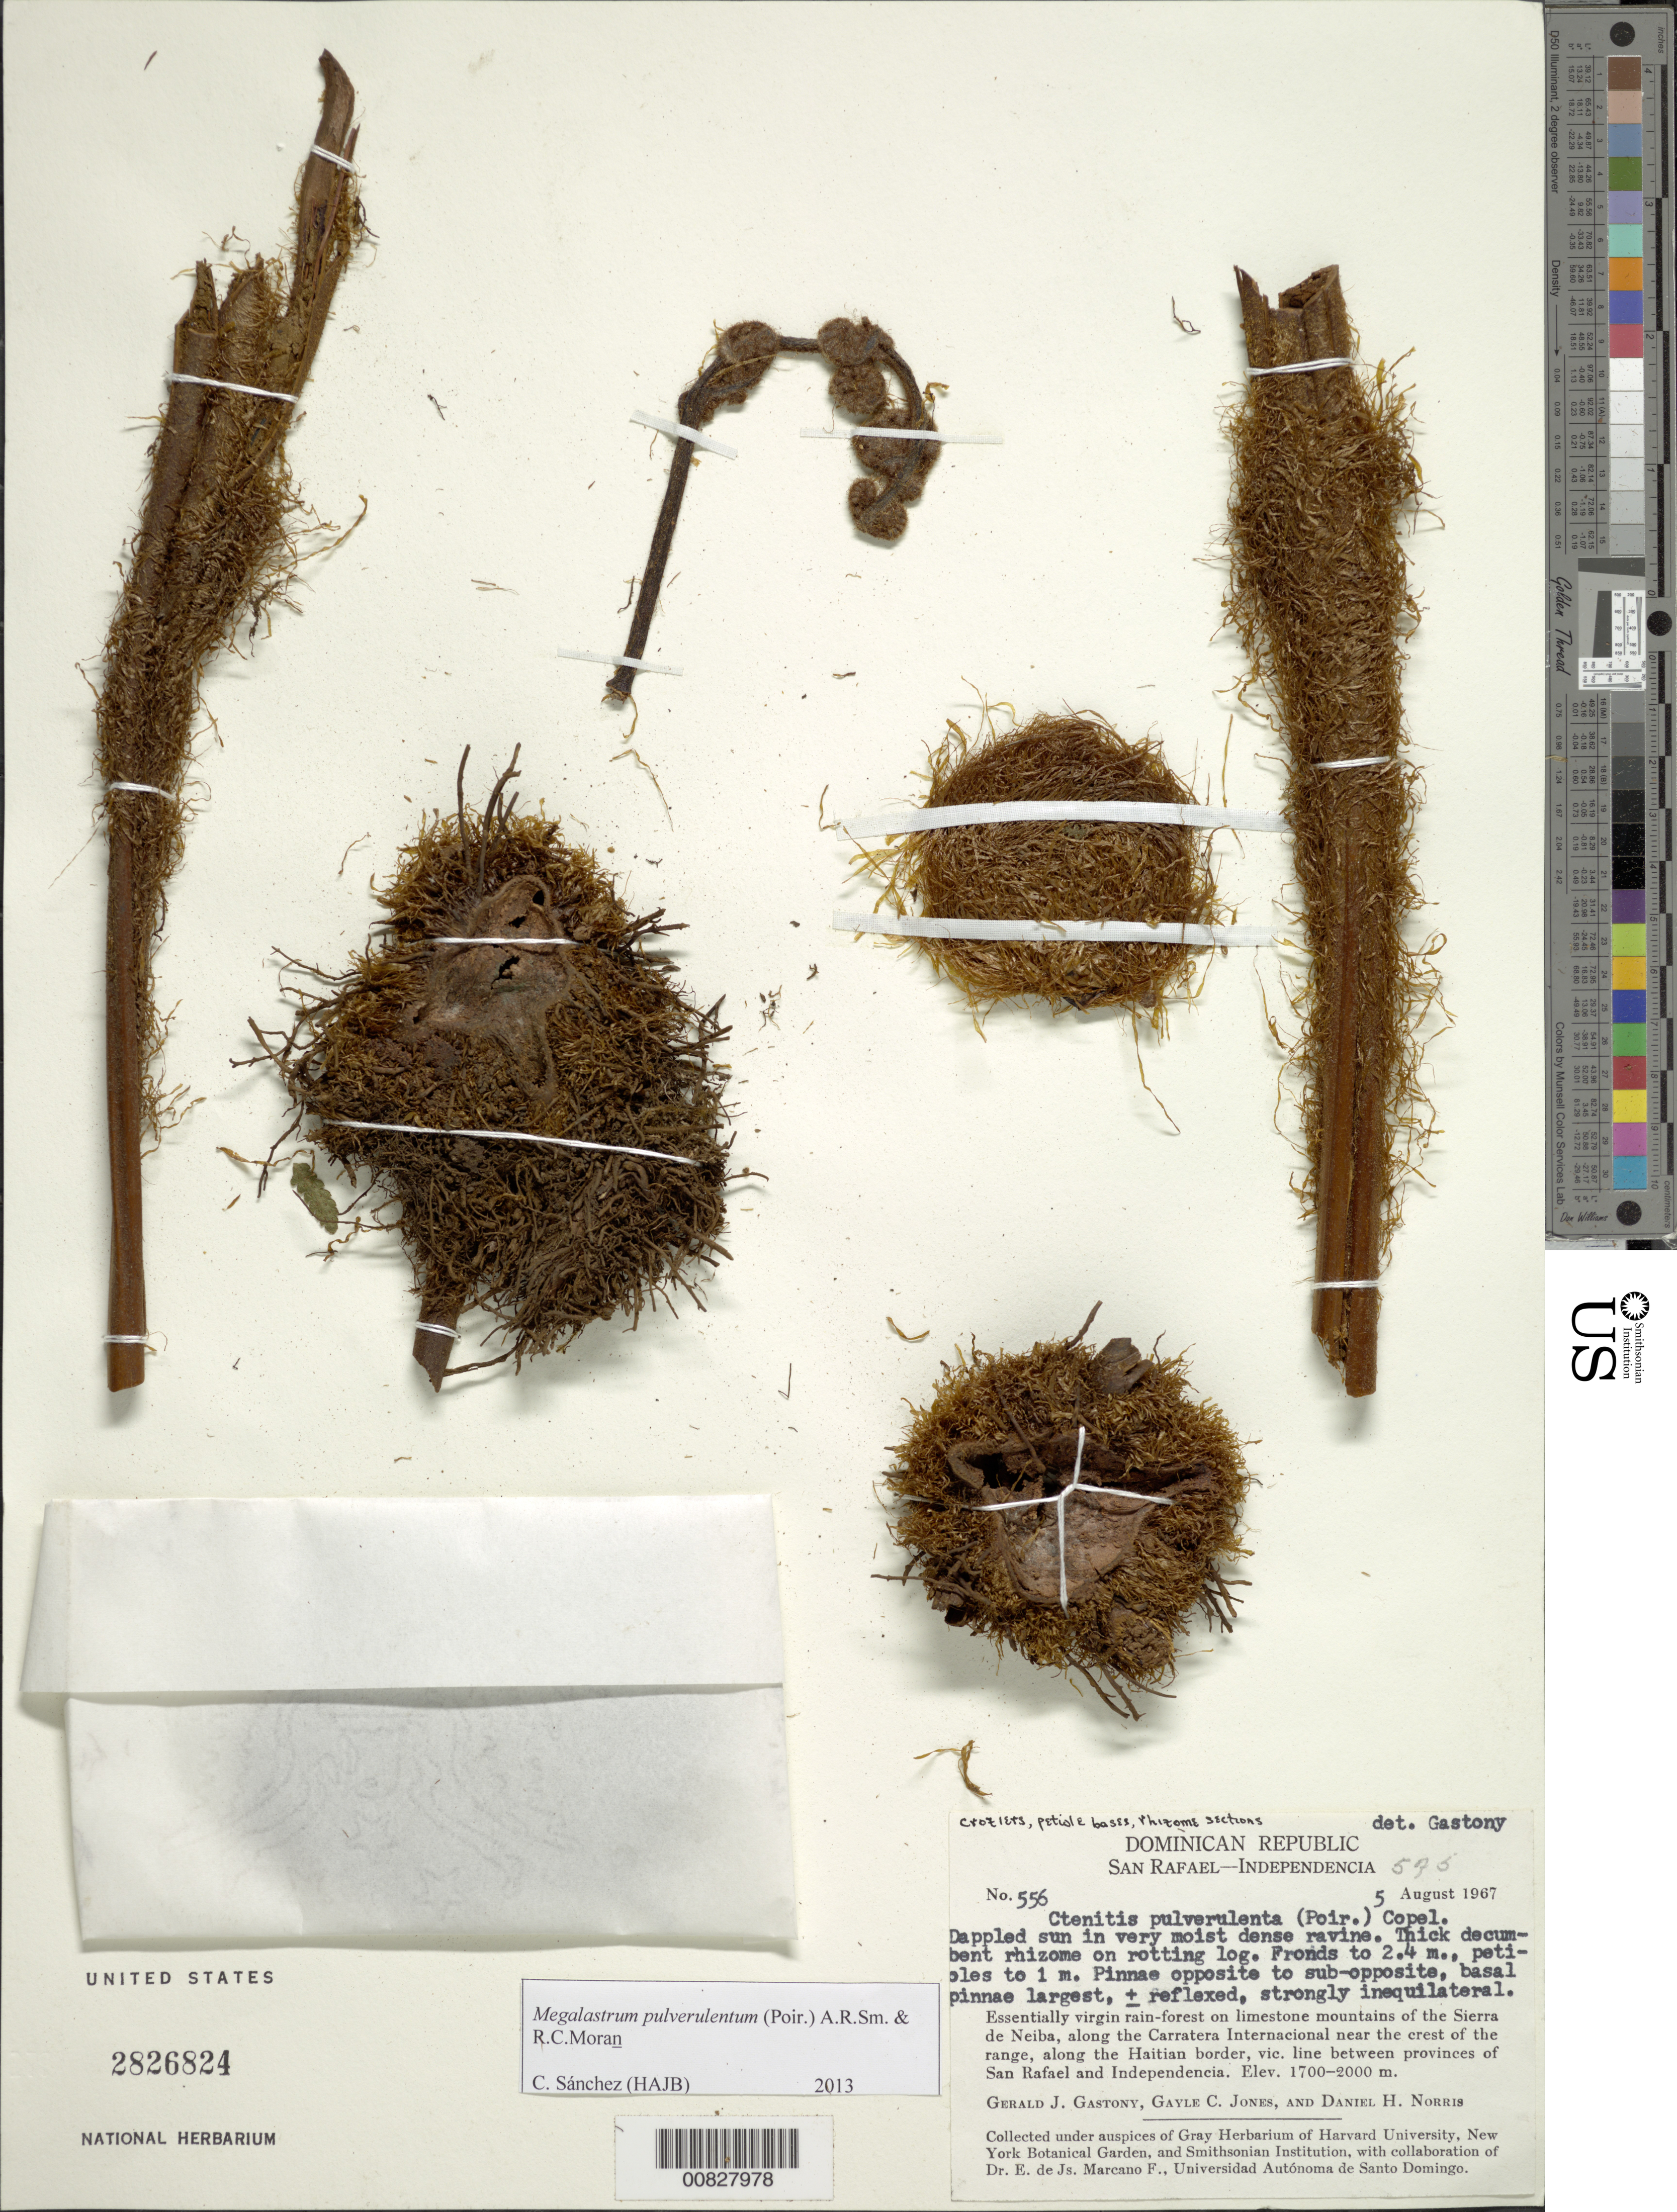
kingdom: Plantae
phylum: Tracheophyta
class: Polypodiopsida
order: Polypodiales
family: Dryopteridaceae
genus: Megalastrum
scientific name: Megalastrum pulverulentum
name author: (Poir.) A.R. Sm. & R.C. Moran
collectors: G. Gastony, G. C. Jones & D. H. Norris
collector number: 556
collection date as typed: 05 Aug 1967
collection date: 1967-08-05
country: Dominican Republic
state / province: Independencia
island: Hispaniola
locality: San Rafael-Independencia, Sierra de Neiba, Carretera Internacional, along Haitian border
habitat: Essentially virgin rainforest on limestone mountains; dappled sun in very moist dense ravine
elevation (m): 1700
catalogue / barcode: US 2826824